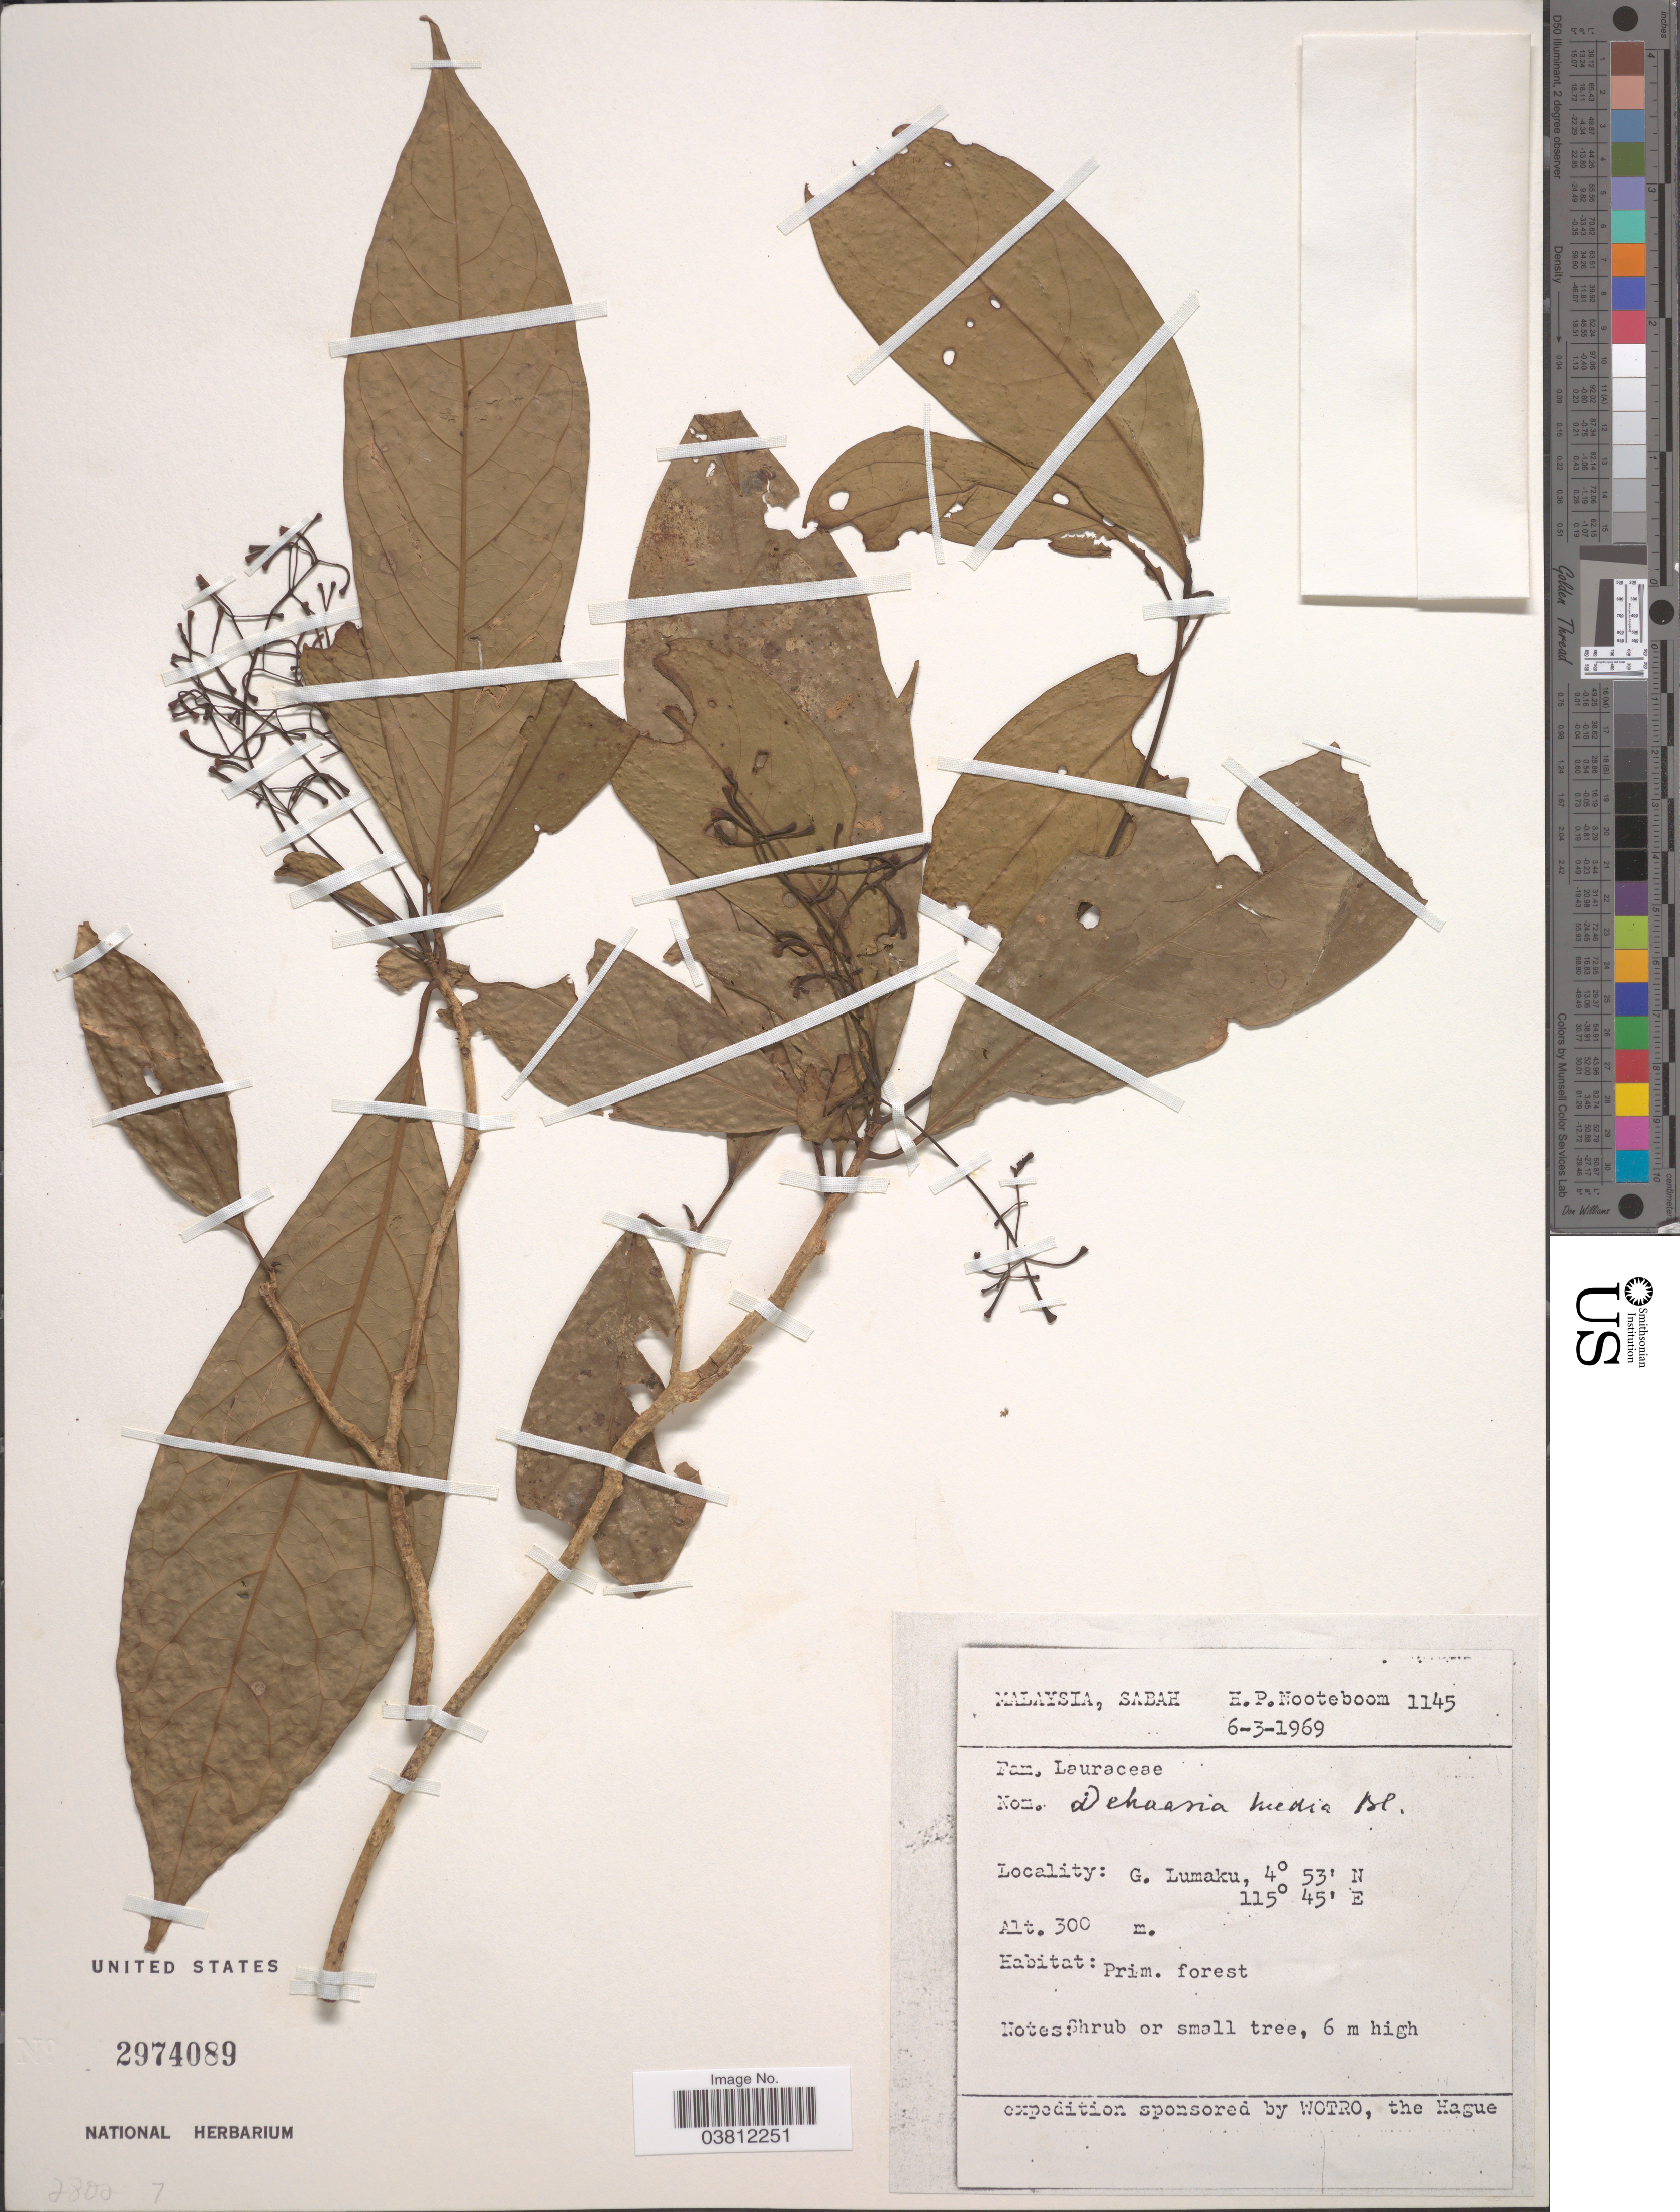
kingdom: Plantae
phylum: Tracheophyta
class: Magnoliopsida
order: Laurales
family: Lauraceae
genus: Dehaasia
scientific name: Dehaasia media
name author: Blume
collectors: H. P. Nooteboom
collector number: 1145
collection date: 1969-03-06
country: Malaysia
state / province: Sabah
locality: G. Lumaku.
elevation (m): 300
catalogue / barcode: US 2974089